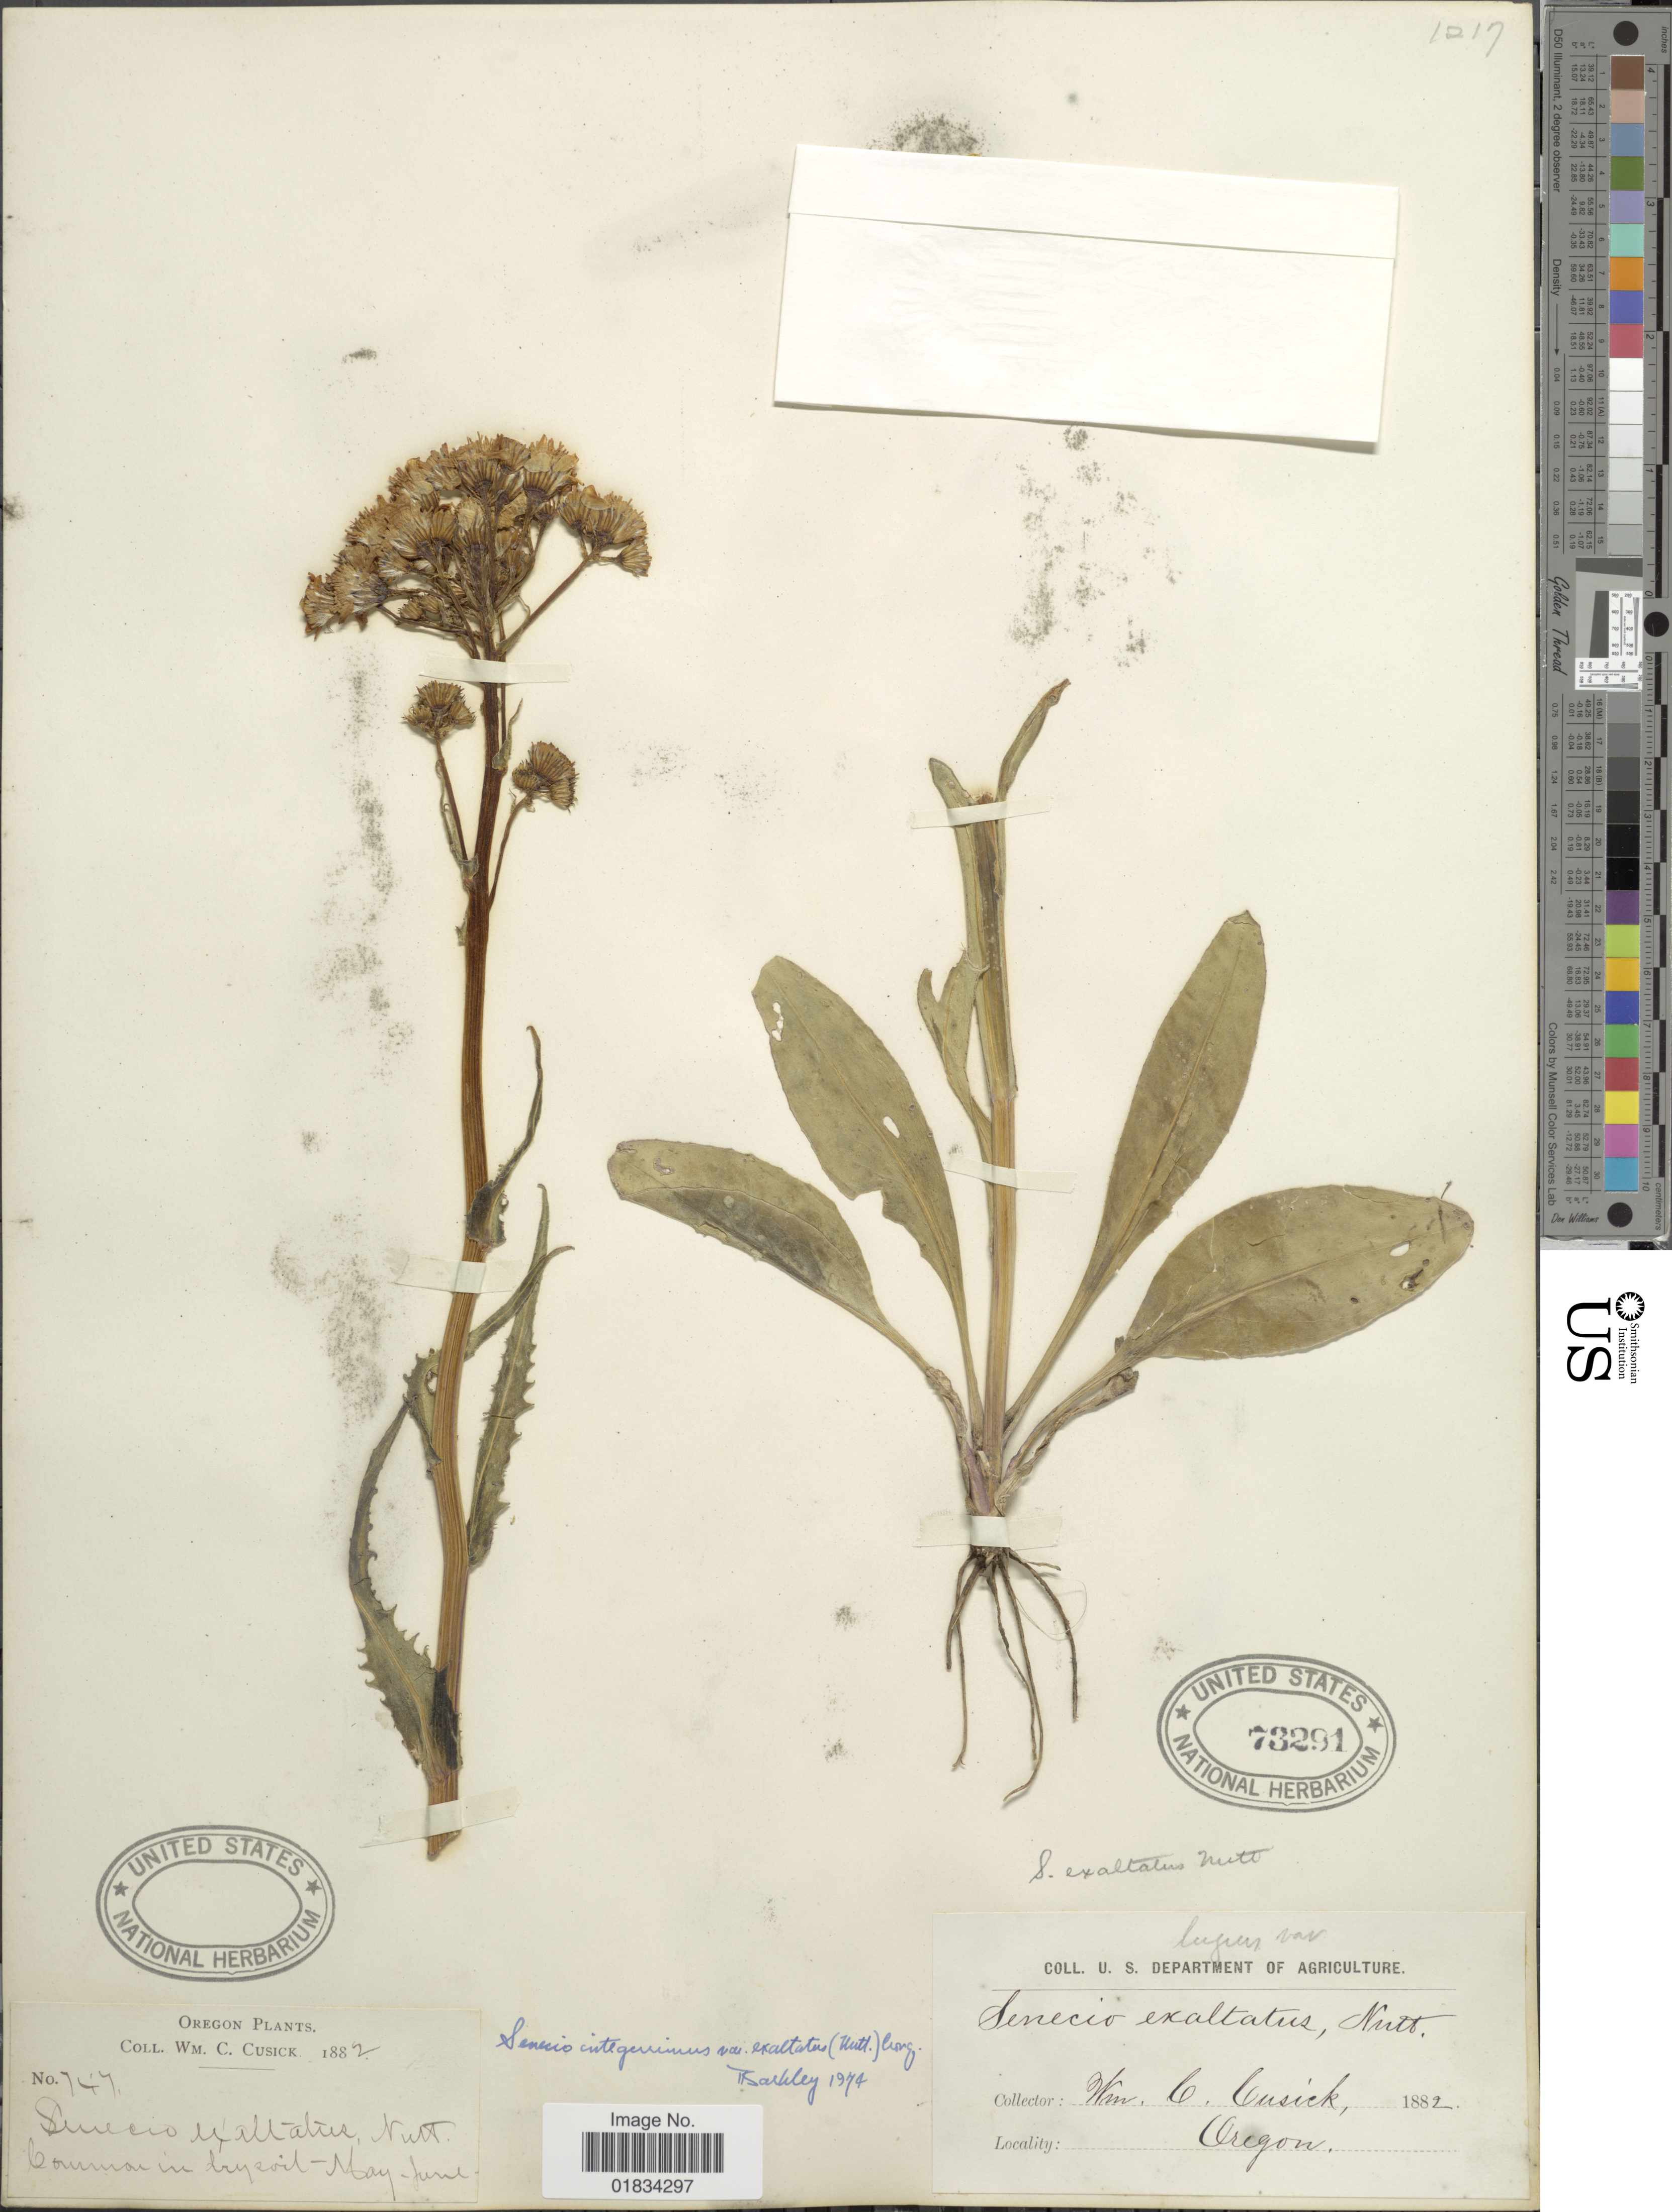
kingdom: Plantae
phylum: Tracheophyta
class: Magnoliopsida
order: Asterales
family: Asteraceae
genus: Senecio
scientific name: Senecio integerrimus var. exaltatus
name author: (Nutt.) Cronq.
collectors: W. C. Cusick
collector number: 747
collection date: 1882-05/1882-06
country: United States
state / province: Oregon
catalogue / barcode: US 73291